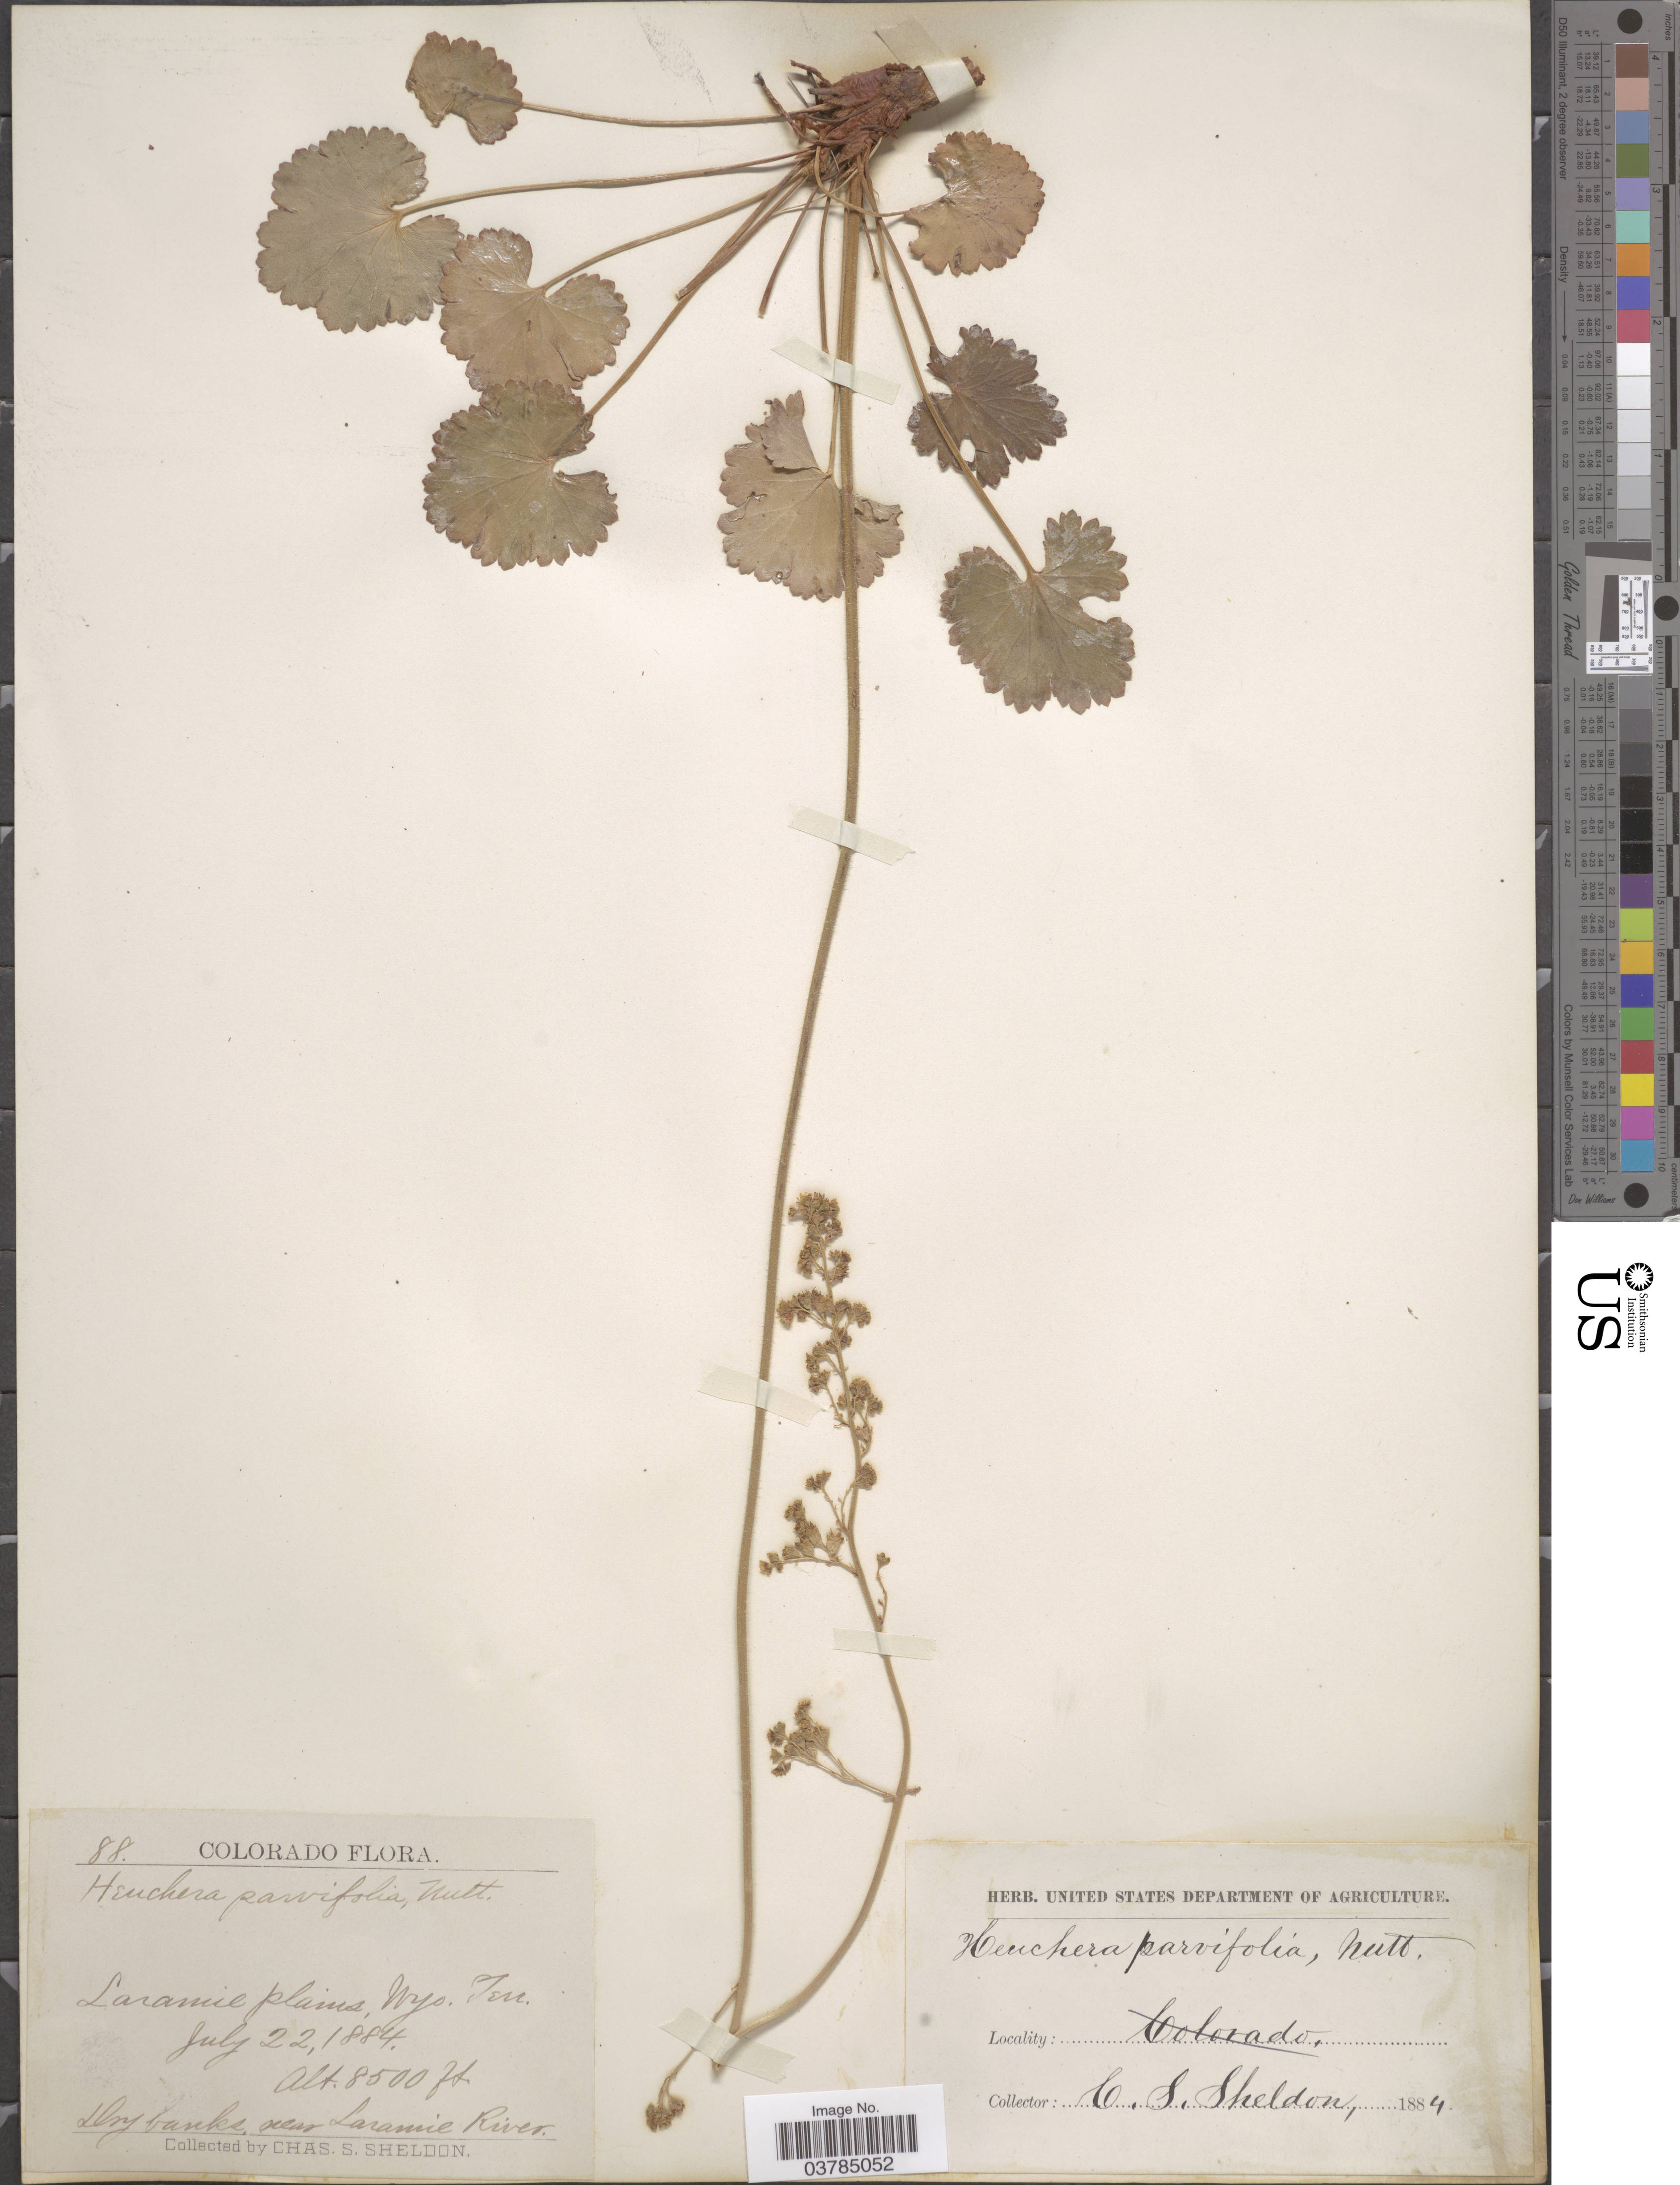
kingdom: Plantae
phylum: Tracheophyta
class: Magnoliopsida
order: Saxifragales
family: Saxifragaceae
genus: Heuchera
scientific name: Heuchera parvifolia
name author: Nutt.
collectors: C. S. Sheldon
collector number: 88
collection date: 1884-07-22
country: United States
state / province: Wyoming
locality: Laramie plains, Wyo. Terr. Dry banks near Laramie River.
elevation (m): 2591